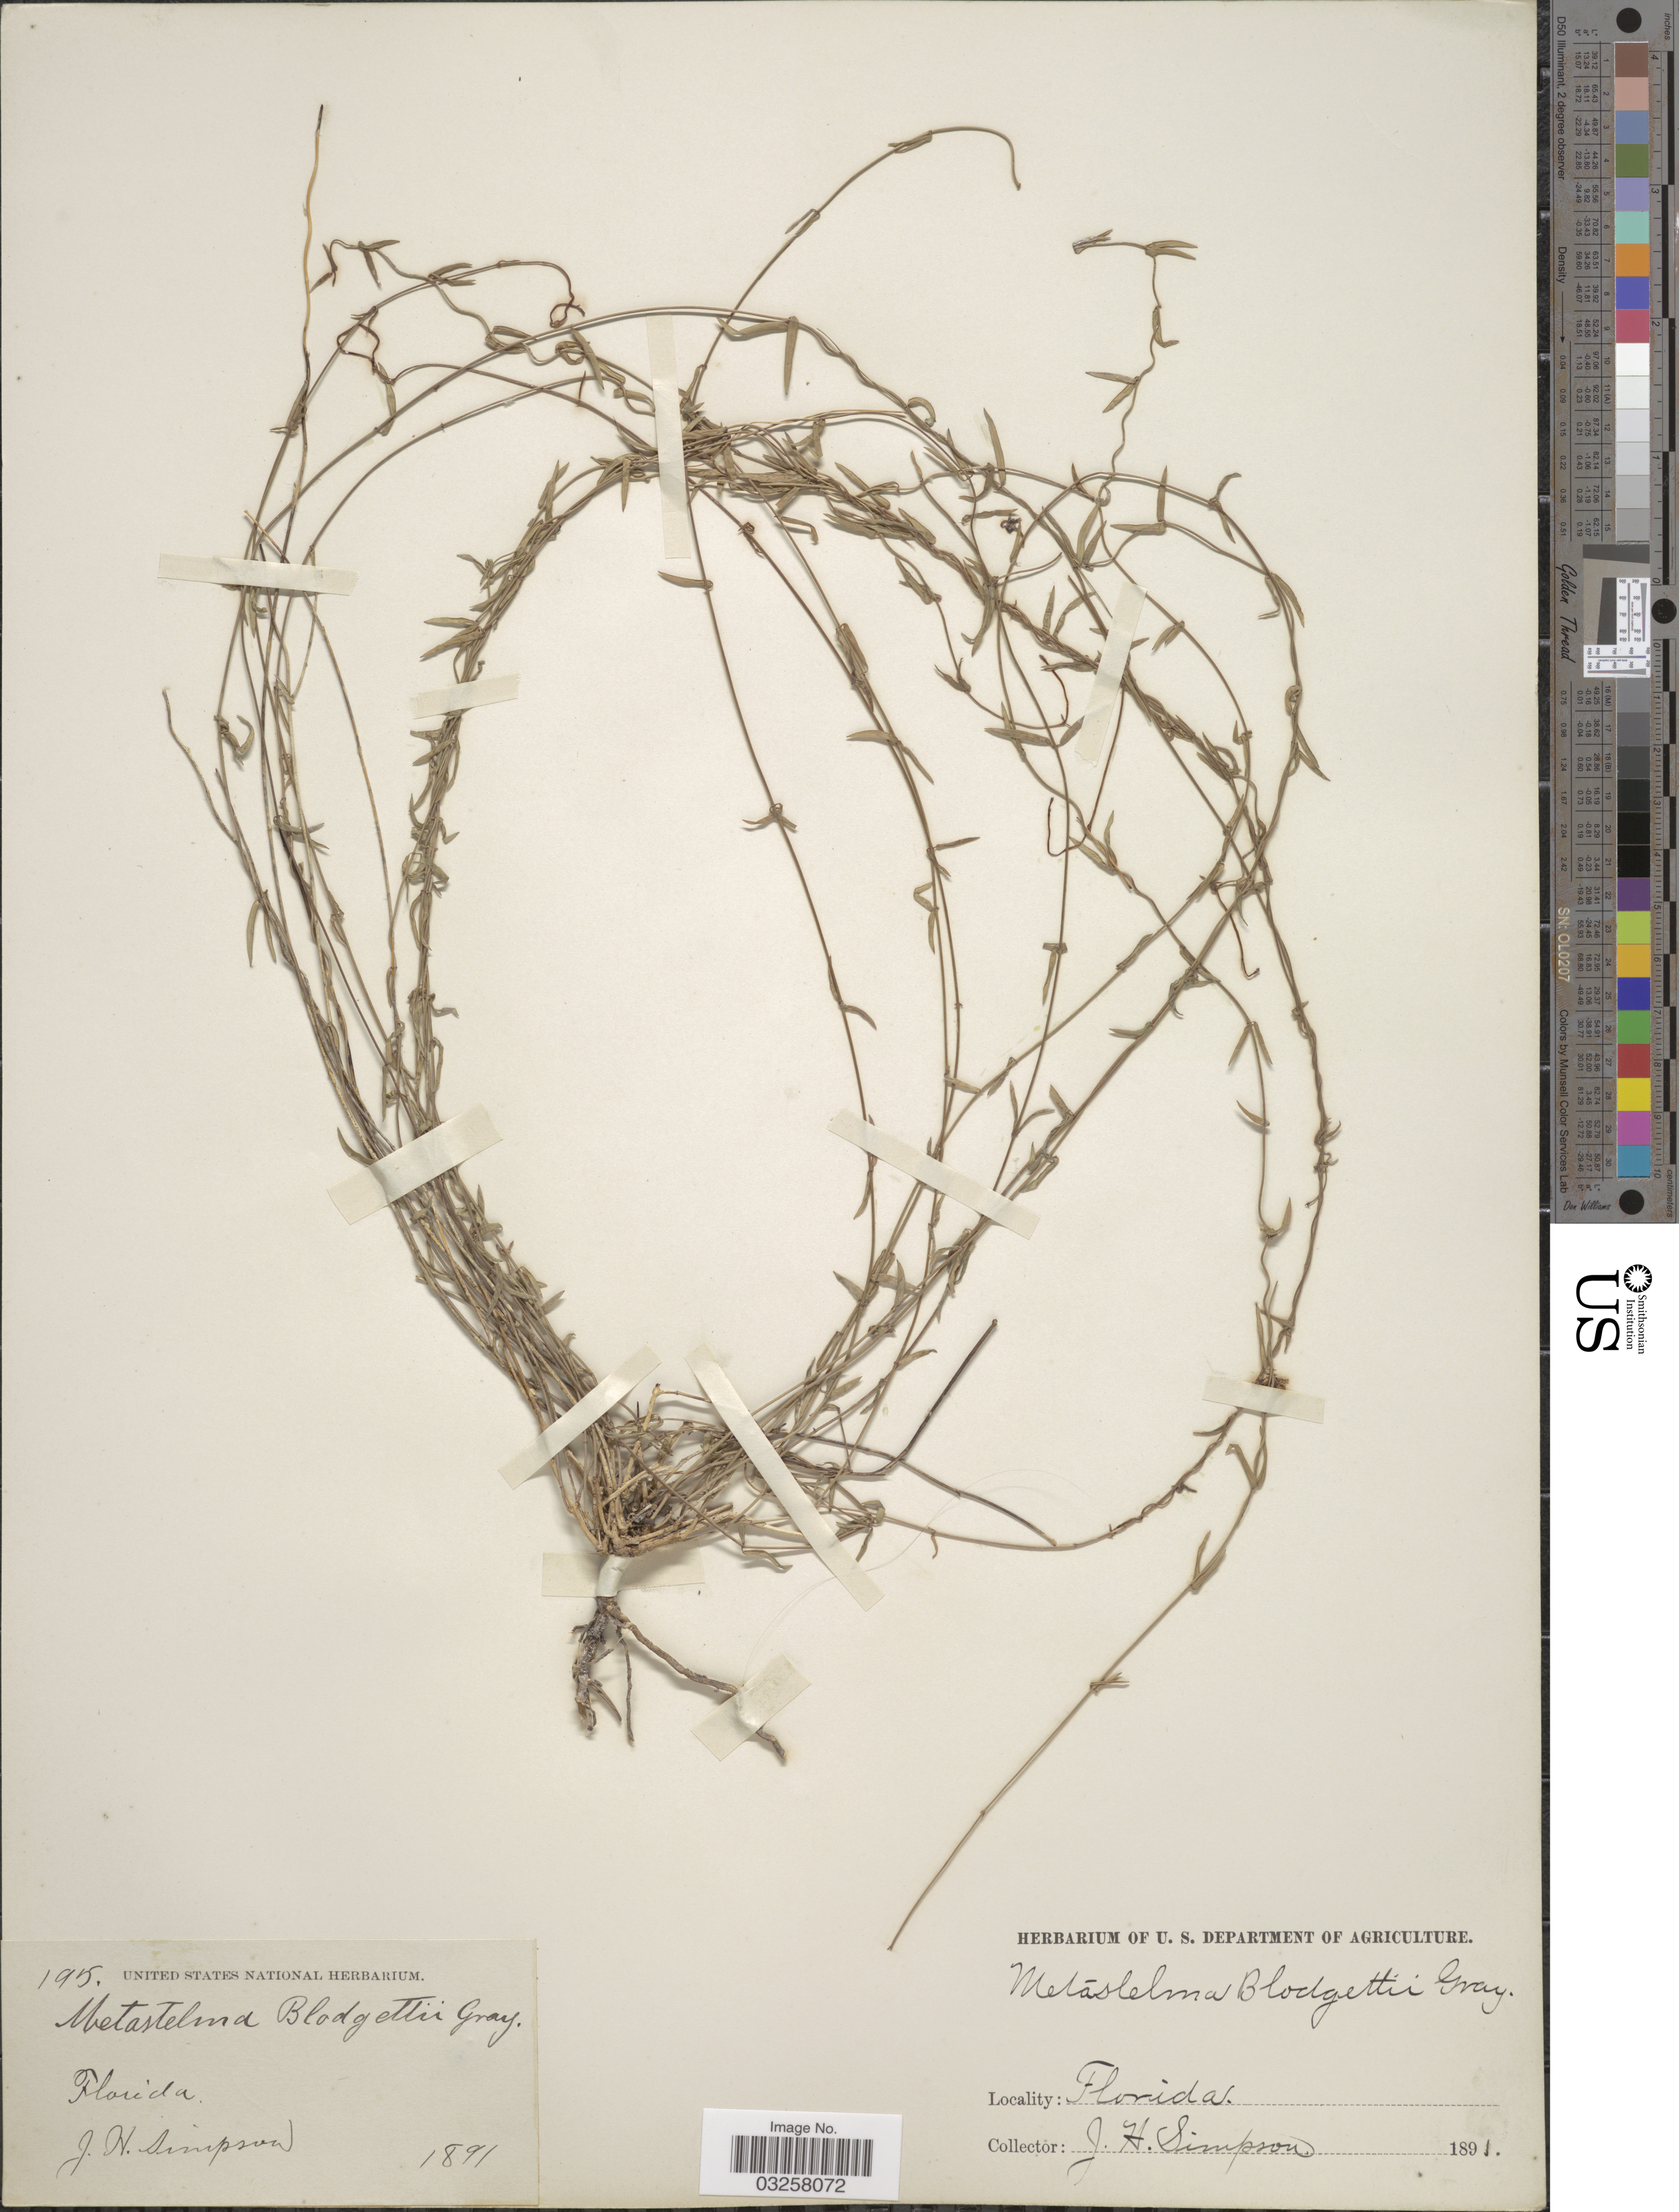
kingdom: Plantae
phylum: Tracheophyta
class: Magnoliopsida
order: Gentianales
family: Apocynaceae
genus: Metastelma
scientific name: Metastelma blodgettii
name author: A. Gray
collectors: J. H. Simpson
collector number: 195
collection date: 1891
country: United States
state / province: Florida